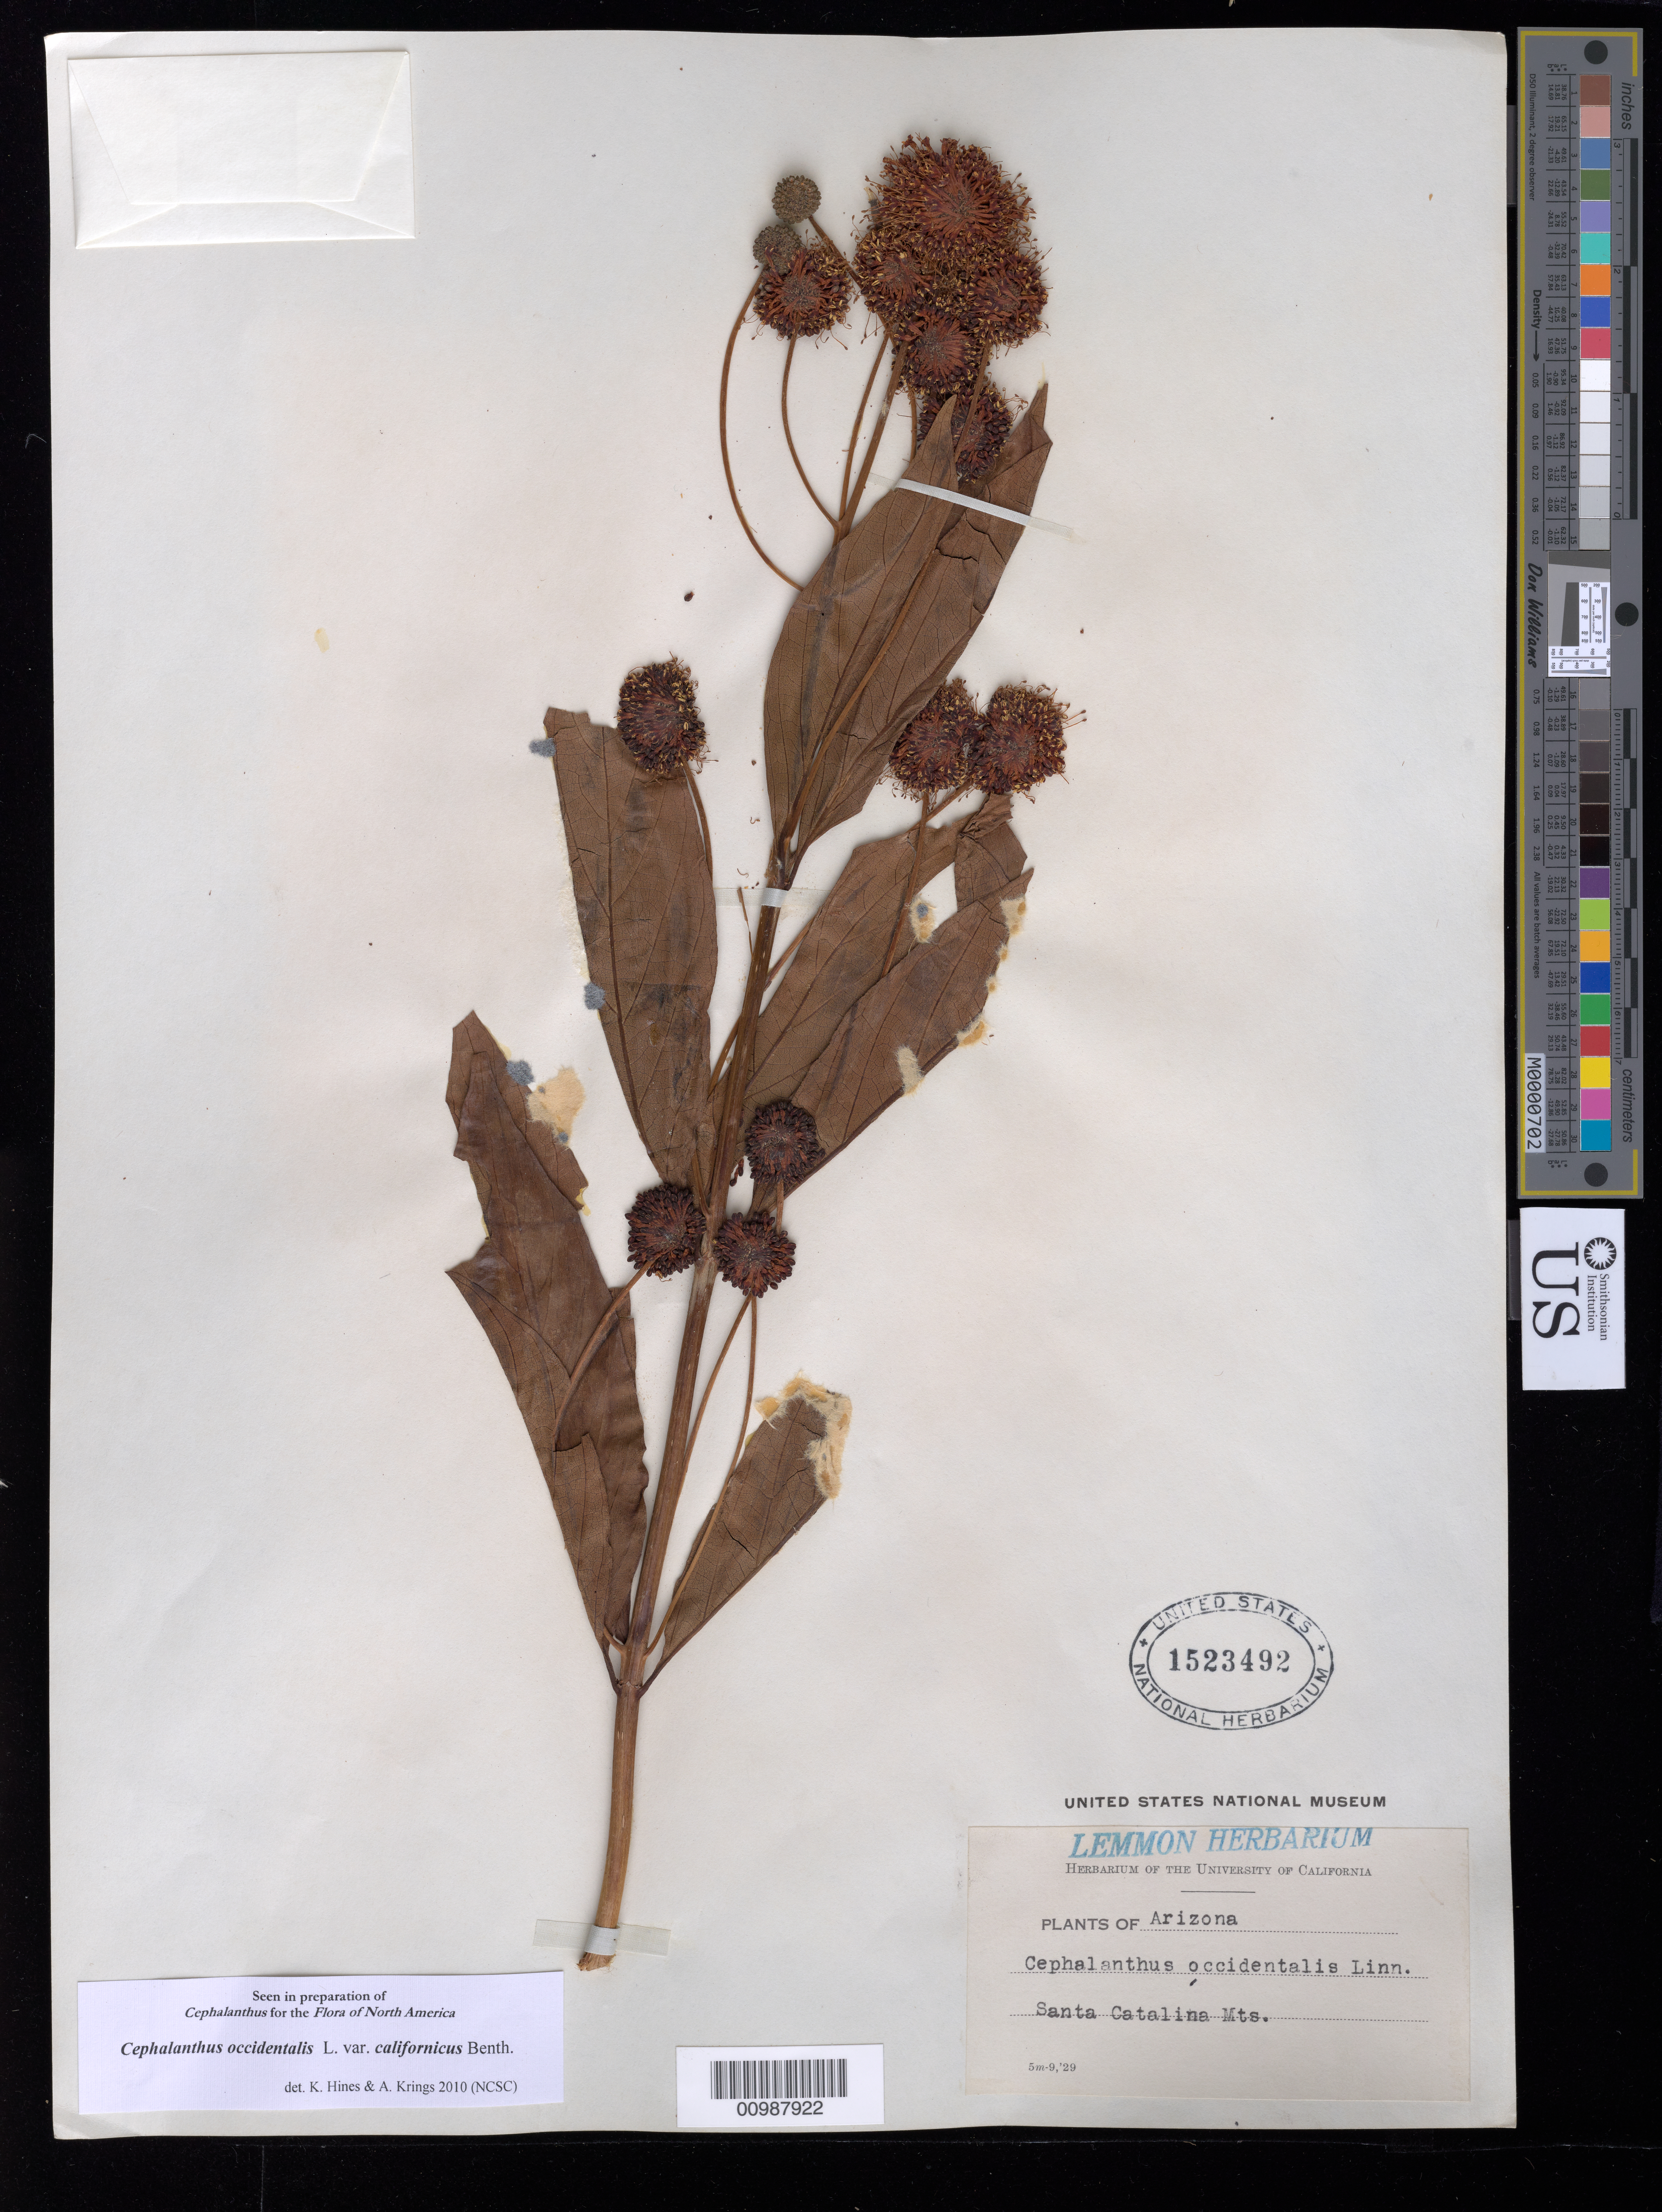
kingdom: Plantae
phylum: Tracheophyta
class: Magnoliopsida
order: Gentianales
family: Rubiaceae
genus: Cephalanthus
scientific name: Cephalanthus occidentalis var. californicus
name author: Benth.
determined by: Hines, K.; Krings, A.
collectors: J. G. Lemmon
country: United States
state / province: Arizona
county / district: Pima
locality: Santa Catalina Mountains.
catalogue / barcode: US 1523492